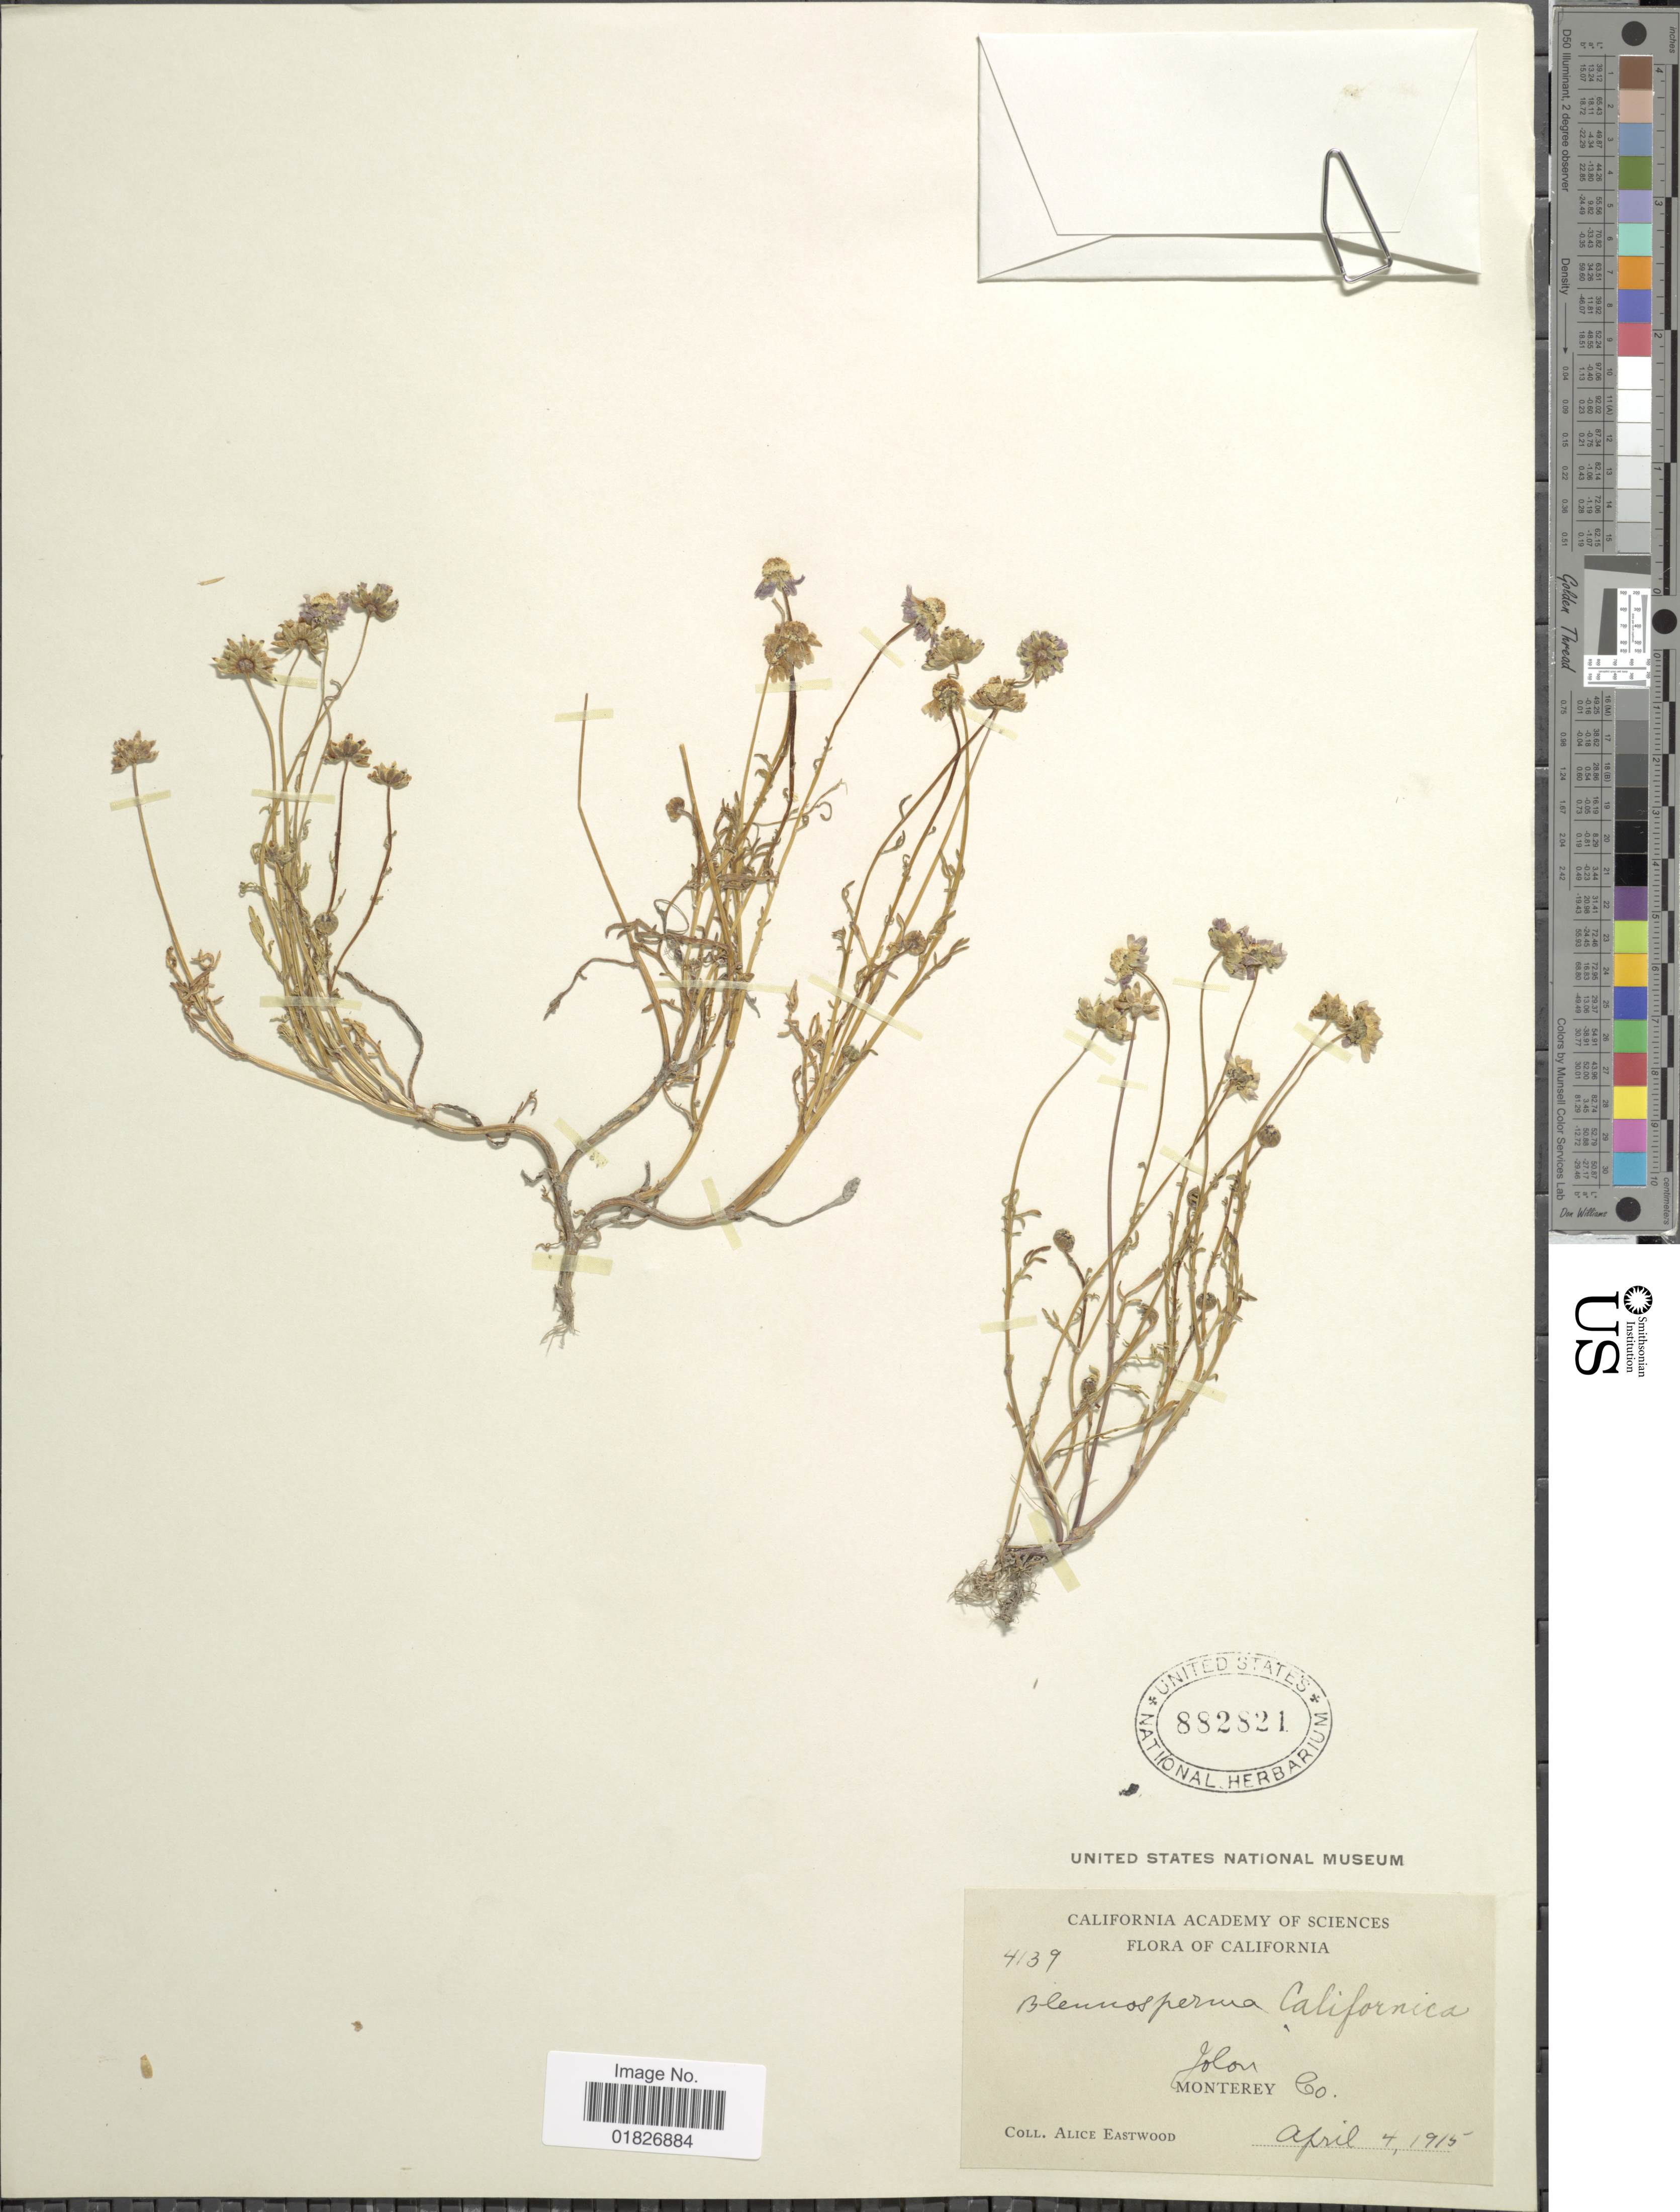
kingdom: Plantae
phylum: Tracheophyta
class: Magnoliopsida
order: Asterales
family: Asteraceae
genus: Blennosperma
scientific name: Blennosperma nanum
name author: (Hook.) S.F. Blake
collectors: A. Eastwood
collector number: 4139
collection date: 1915-04-04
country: United States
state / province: California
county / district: Monterey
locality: Jolon, Monterey Co.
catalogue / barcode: US 882821